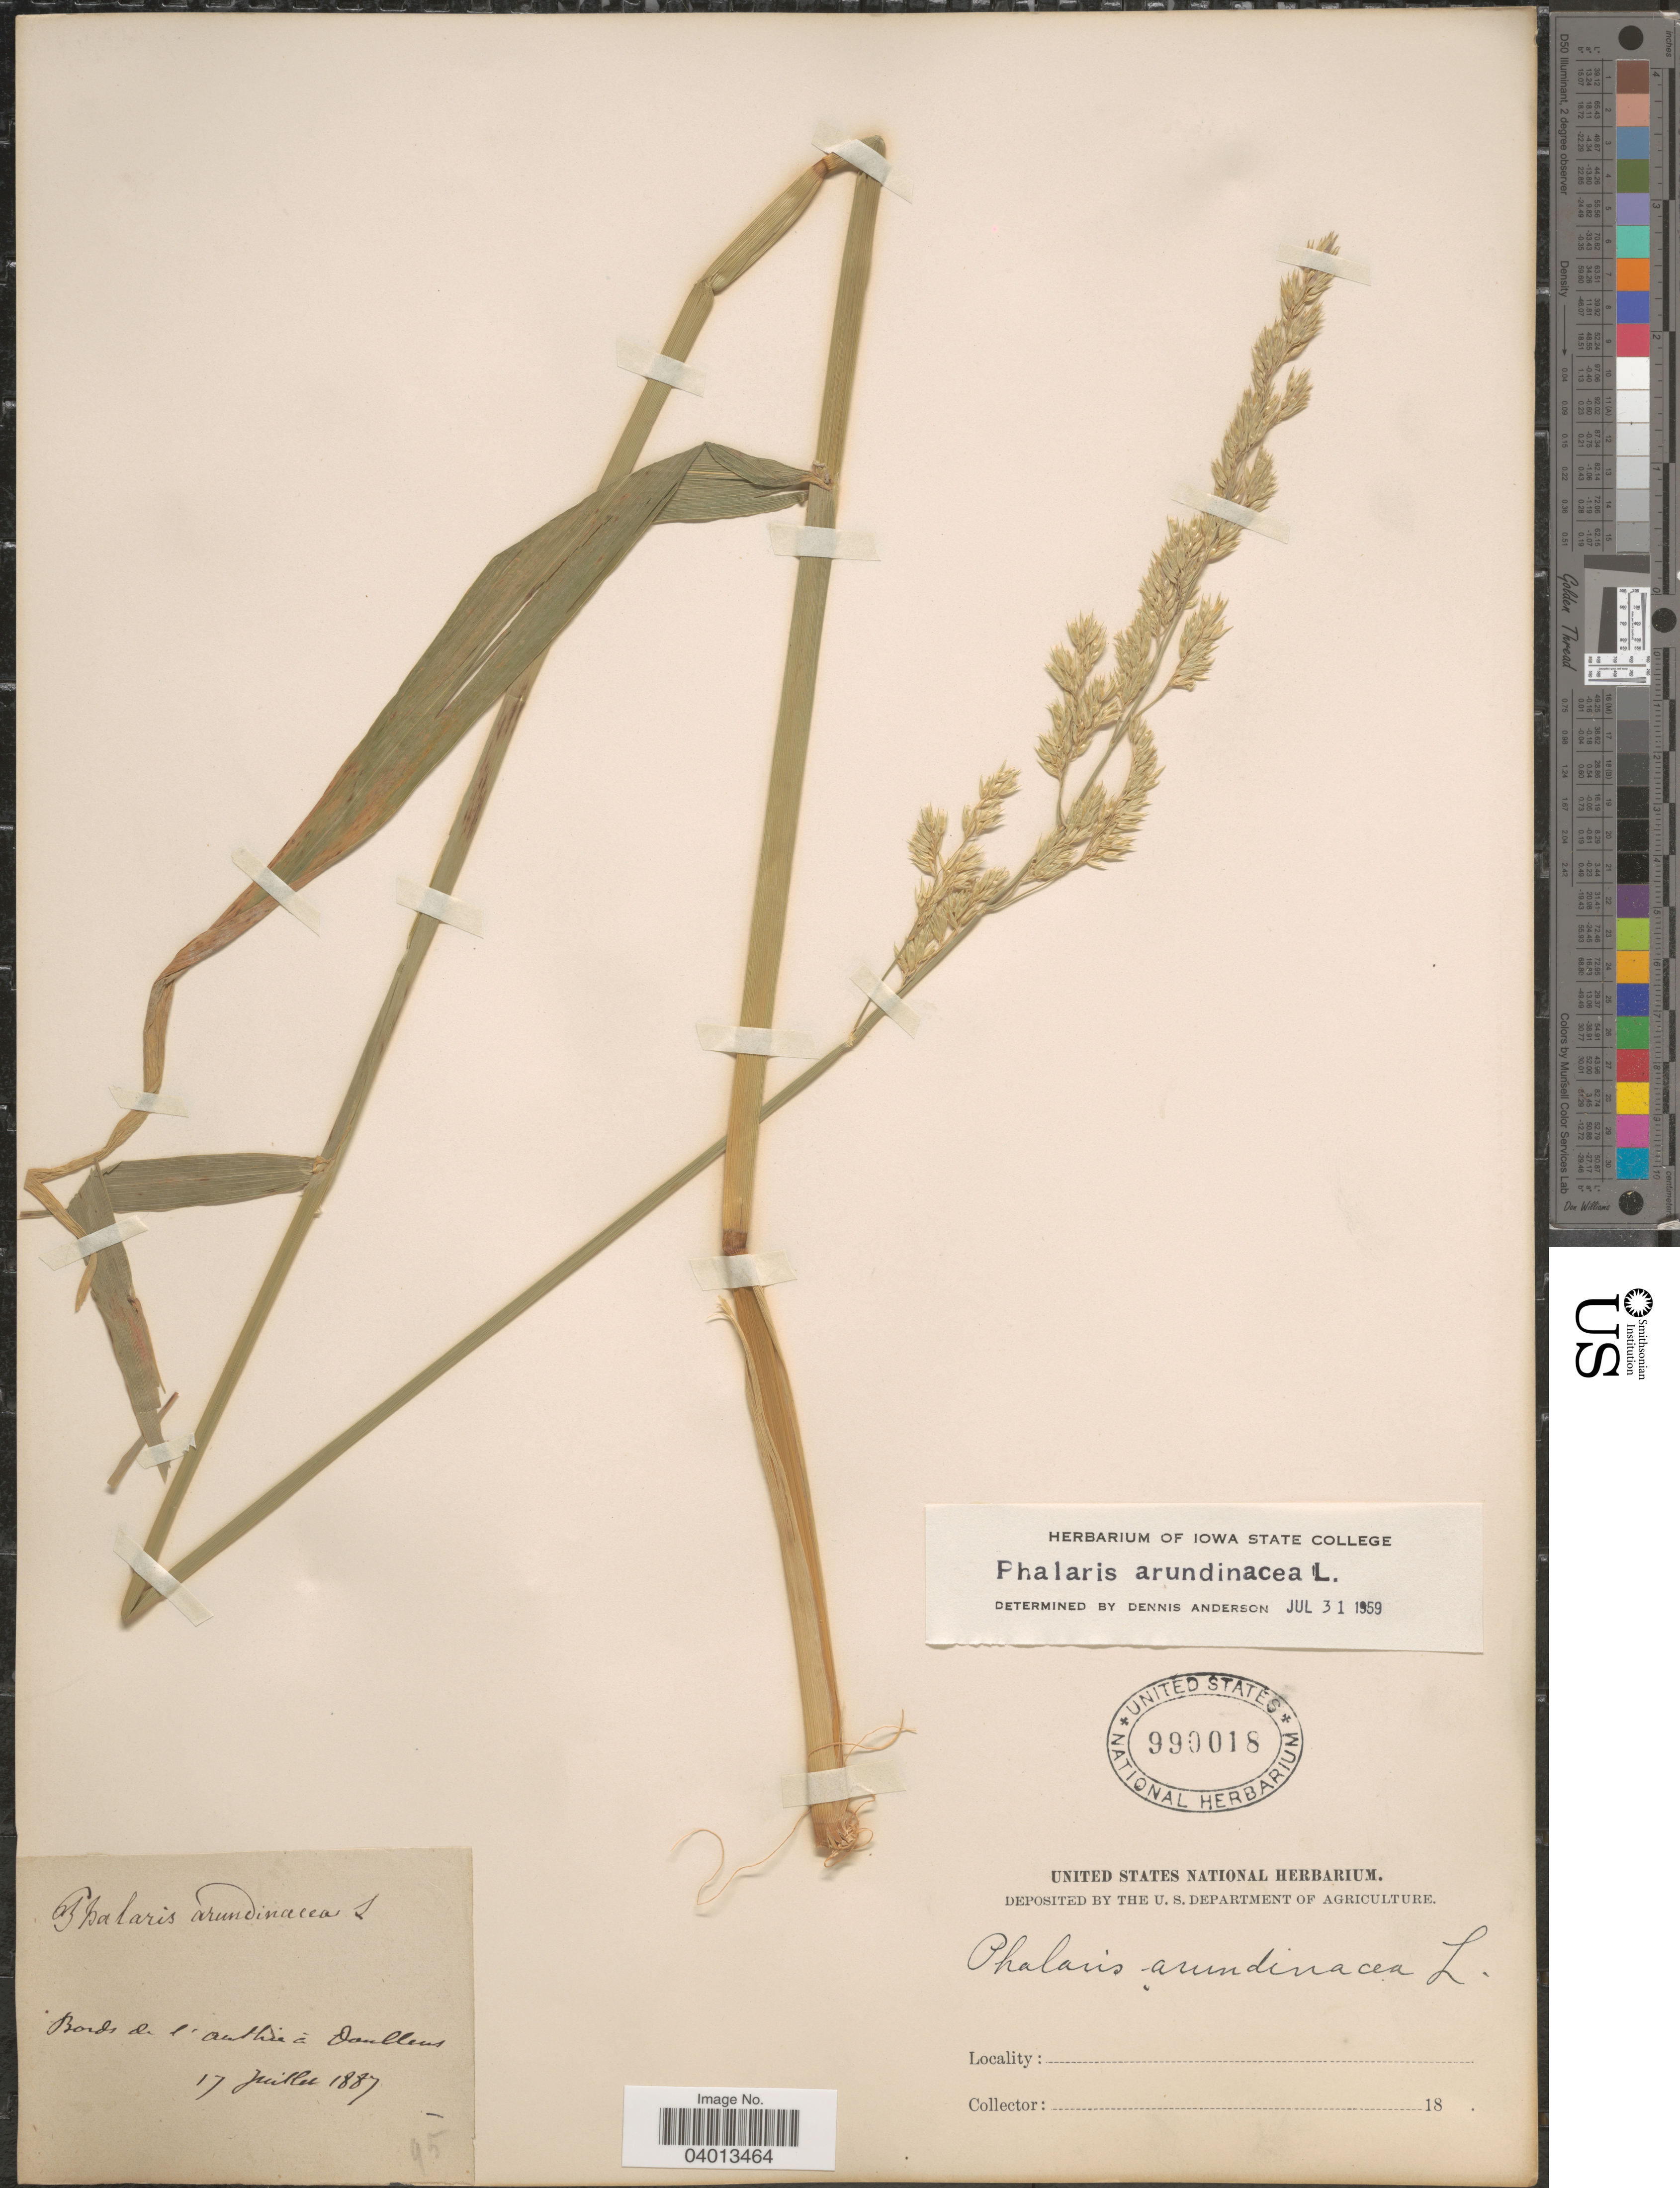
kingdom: Plantae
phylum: Tracheophyta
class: Liliopsida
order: Poales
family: Poaceae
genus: Phalaris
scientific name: Phalaris arundinacea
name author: L.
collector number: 95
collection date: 1887-07-17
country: France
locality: Bords de l'Authie à Doullens.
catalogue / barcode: US 990018